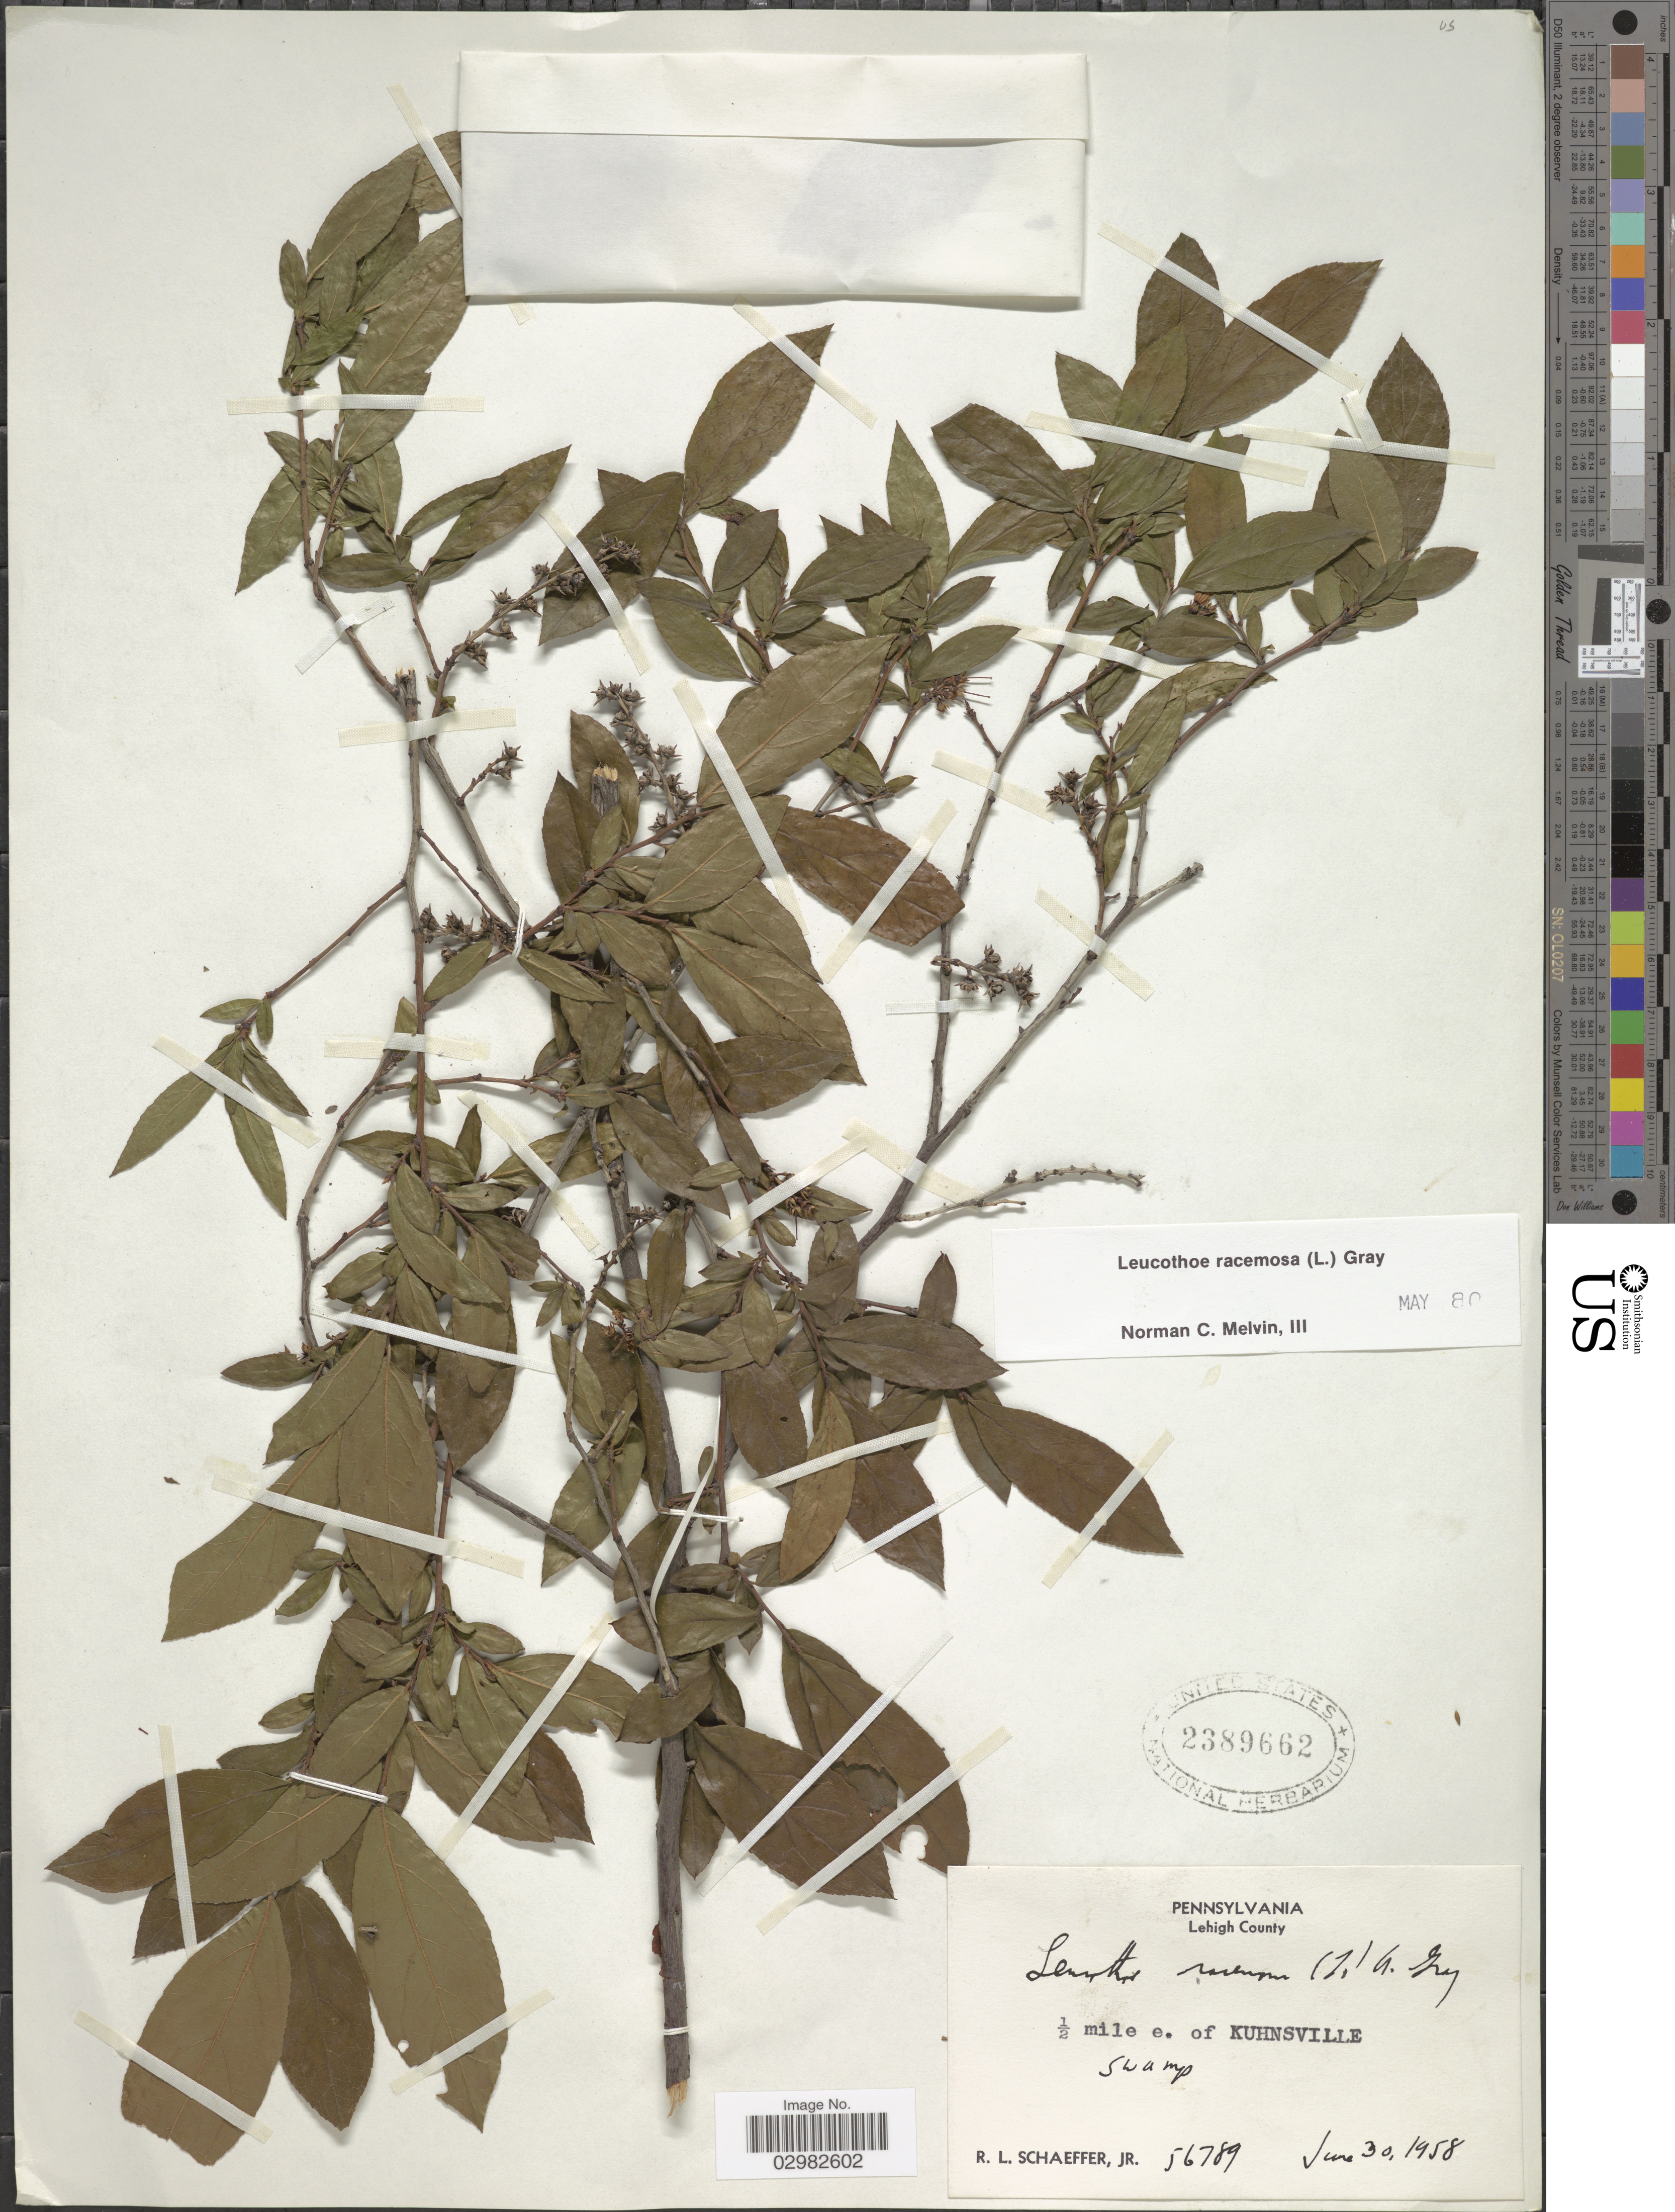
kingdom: Plantae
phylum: Tracheophyta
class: Magnoliopsida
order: Ericales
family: Ericaceae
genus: Leucothoe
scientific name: Leucothoë racemosa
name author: (L.) A. Gray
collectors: R. L. Schaeffer Jr.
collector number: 56789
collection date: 1958-06-30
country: United States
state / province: Pennsylvania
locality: Lehigh County, 1/2 miles e. of Kuhnsville.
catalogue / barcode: US 2389662